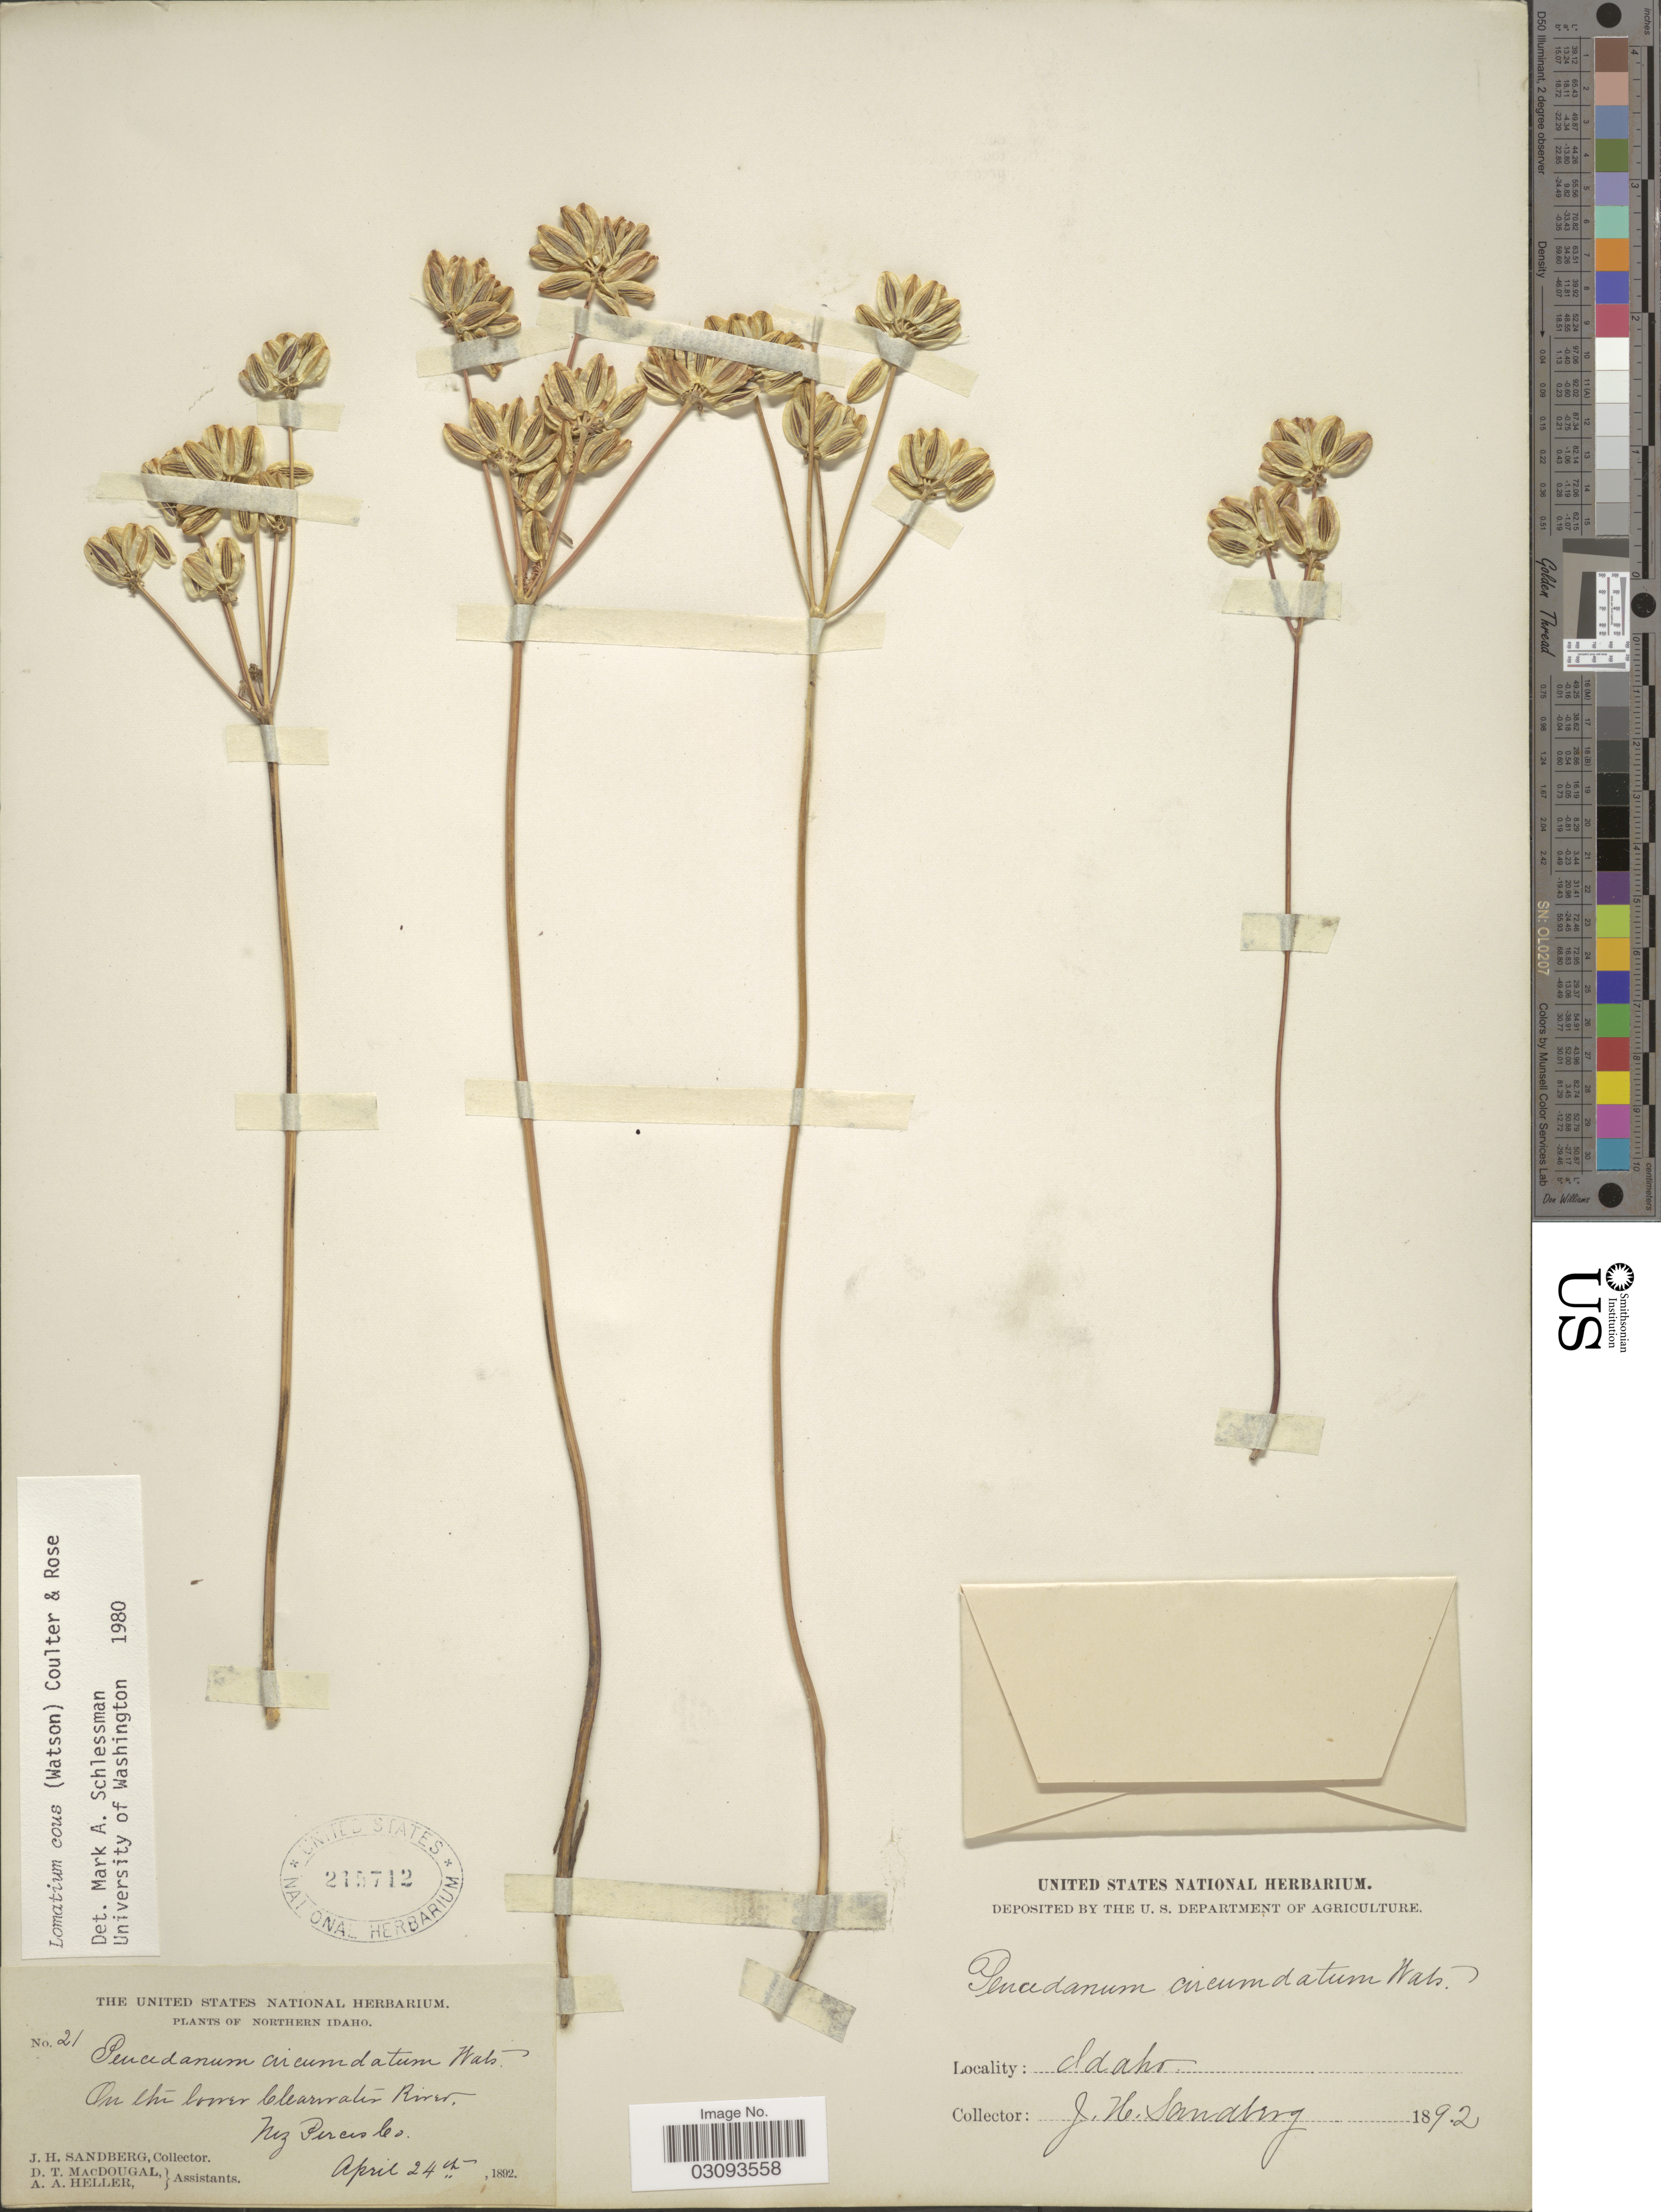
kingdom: Plantae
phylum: Tracheophyta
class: Magnoliopsida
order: Apiales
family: Apiaceae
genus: Lomatium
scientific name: Lomatium cous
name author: (S. Watson) J.M. Coult. & Rose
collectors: J. H. Sandberg, D. T. MacDougal & A. A. Heller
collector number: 21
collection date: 1892-04-24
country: United States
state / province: Idaho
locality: Northern Idaho, On the lower Clearwater River Nez Perces Co.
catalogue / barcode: US 215712